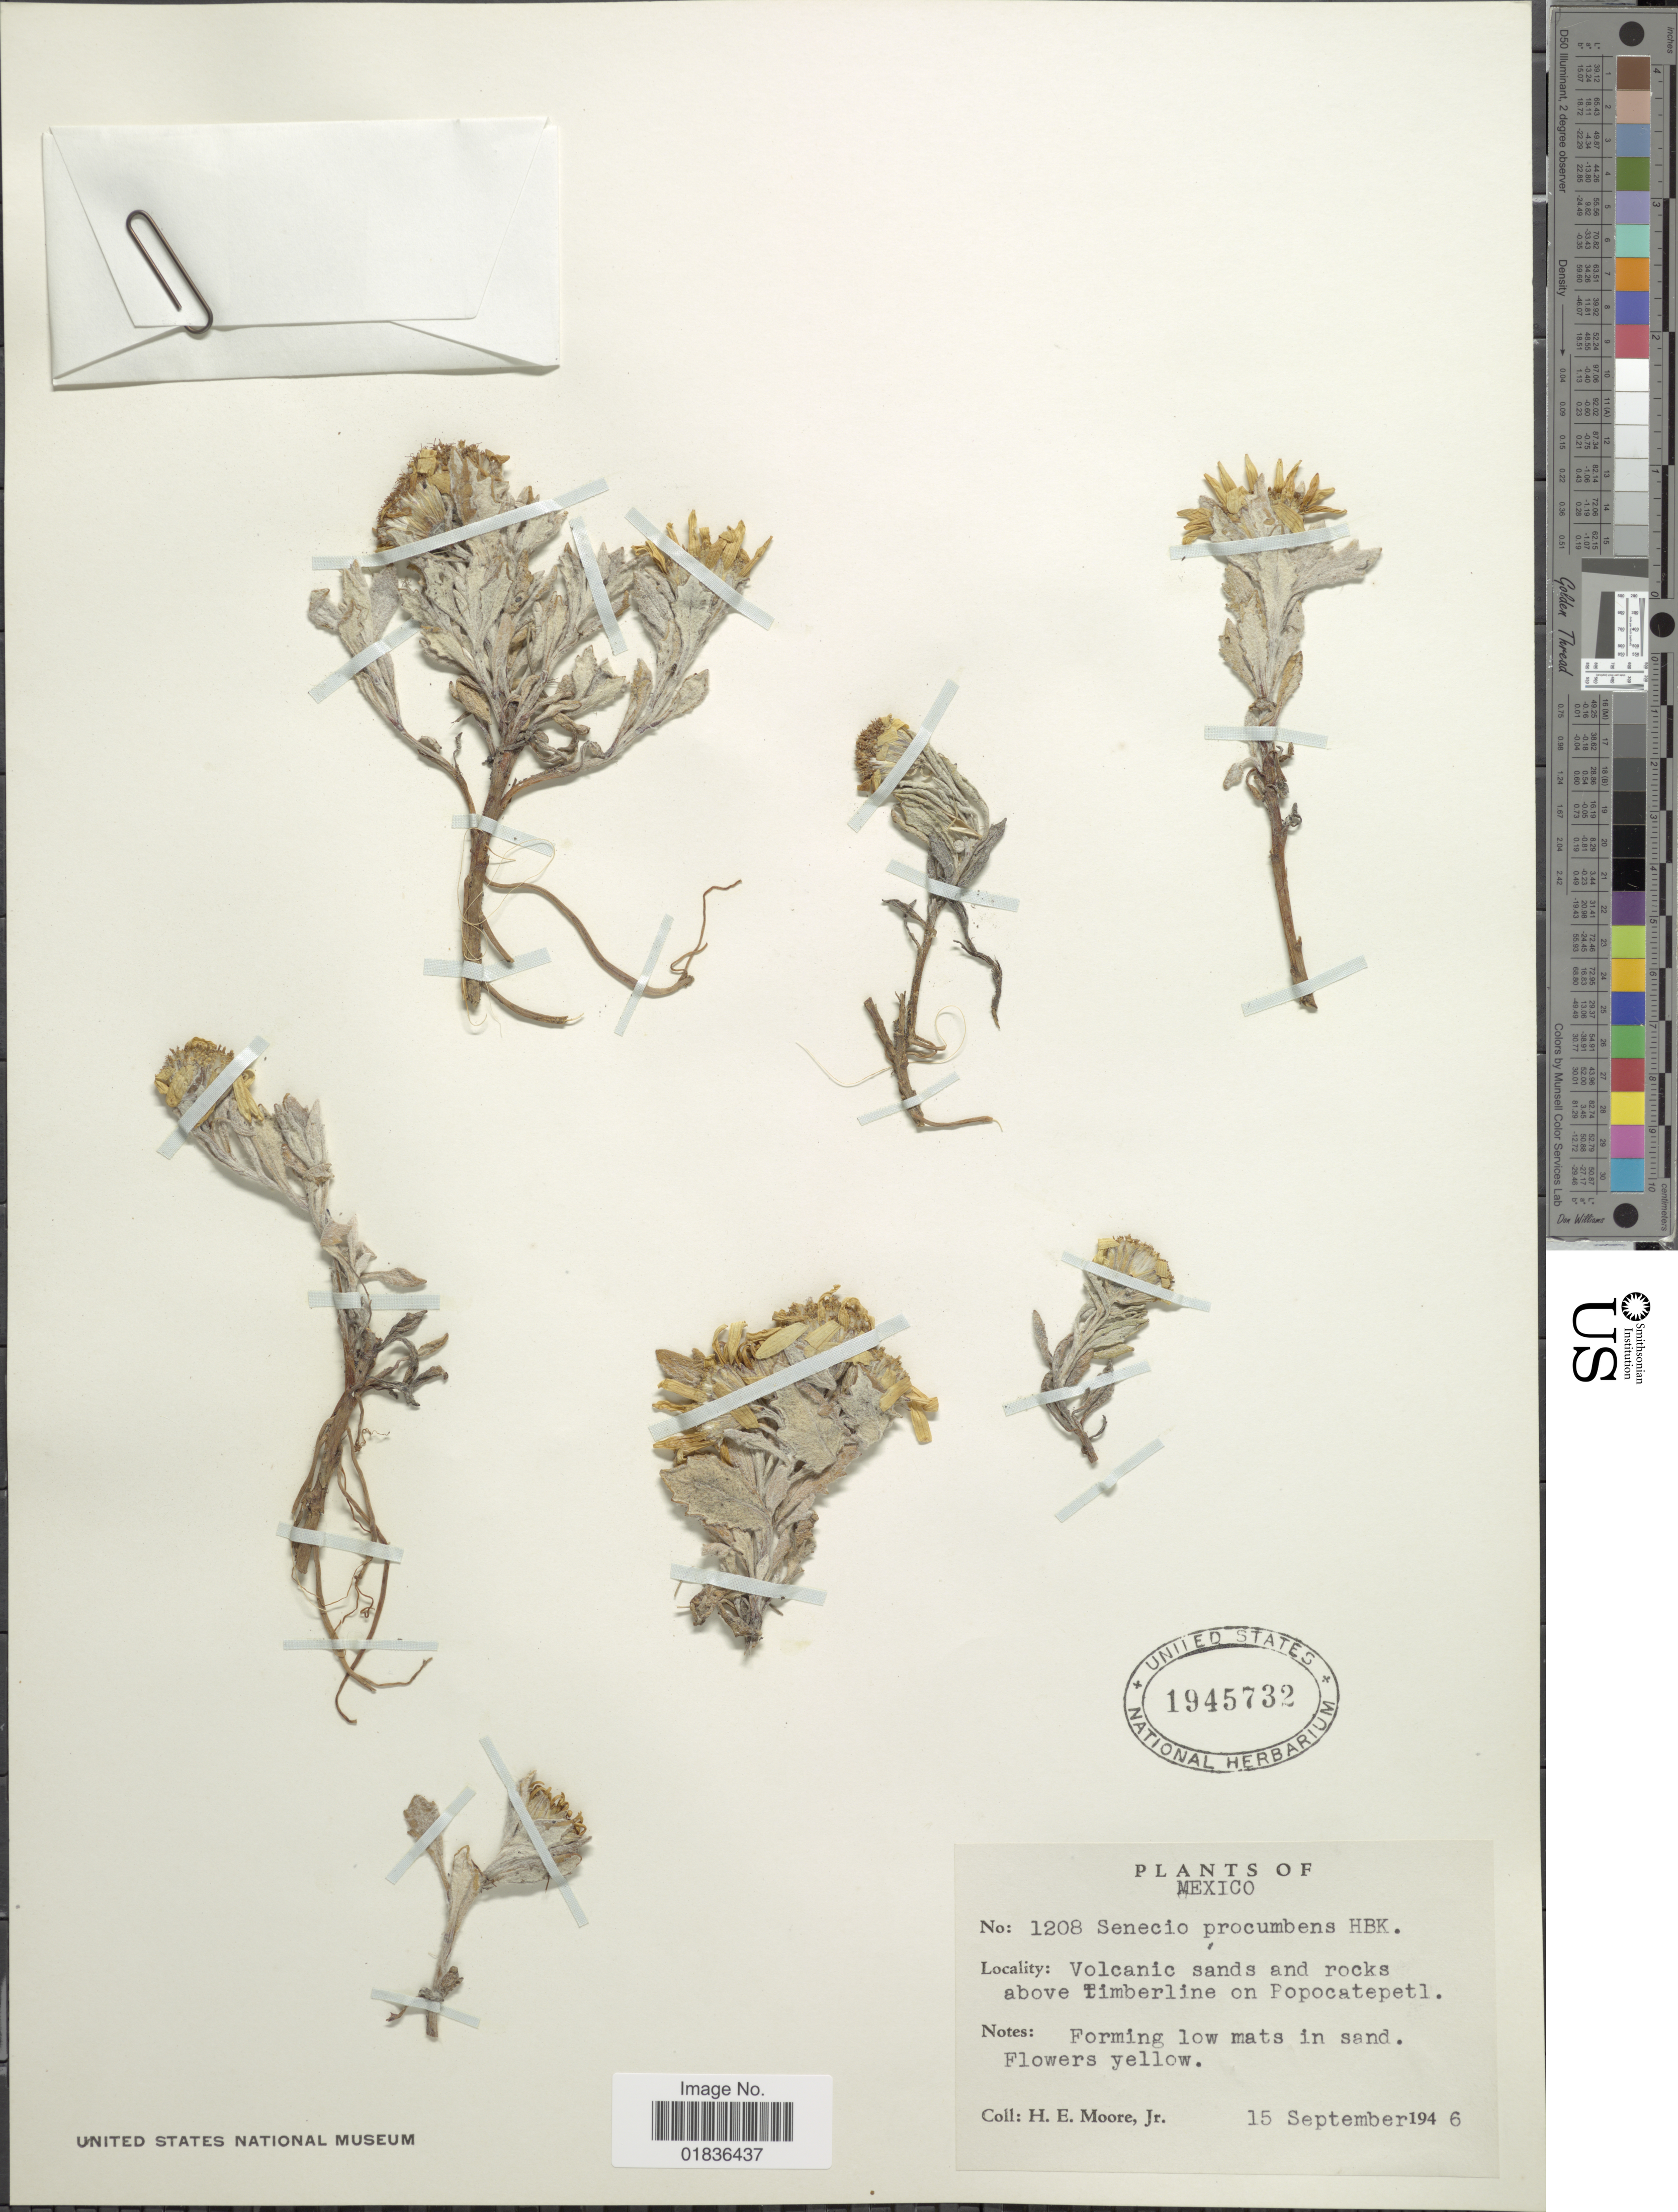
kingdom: Plantae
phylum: Tracheophyta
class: Magnoliopsida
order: Asterales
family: Asteraceae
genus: Senecio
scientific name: Senecio procumbens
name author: Kunth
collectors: H. Moore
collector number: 1208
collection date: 1946-09-15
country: Mexico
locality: Volcanic sands and rocks above Timberline on Popocatepetl.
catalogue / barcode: US 1945732